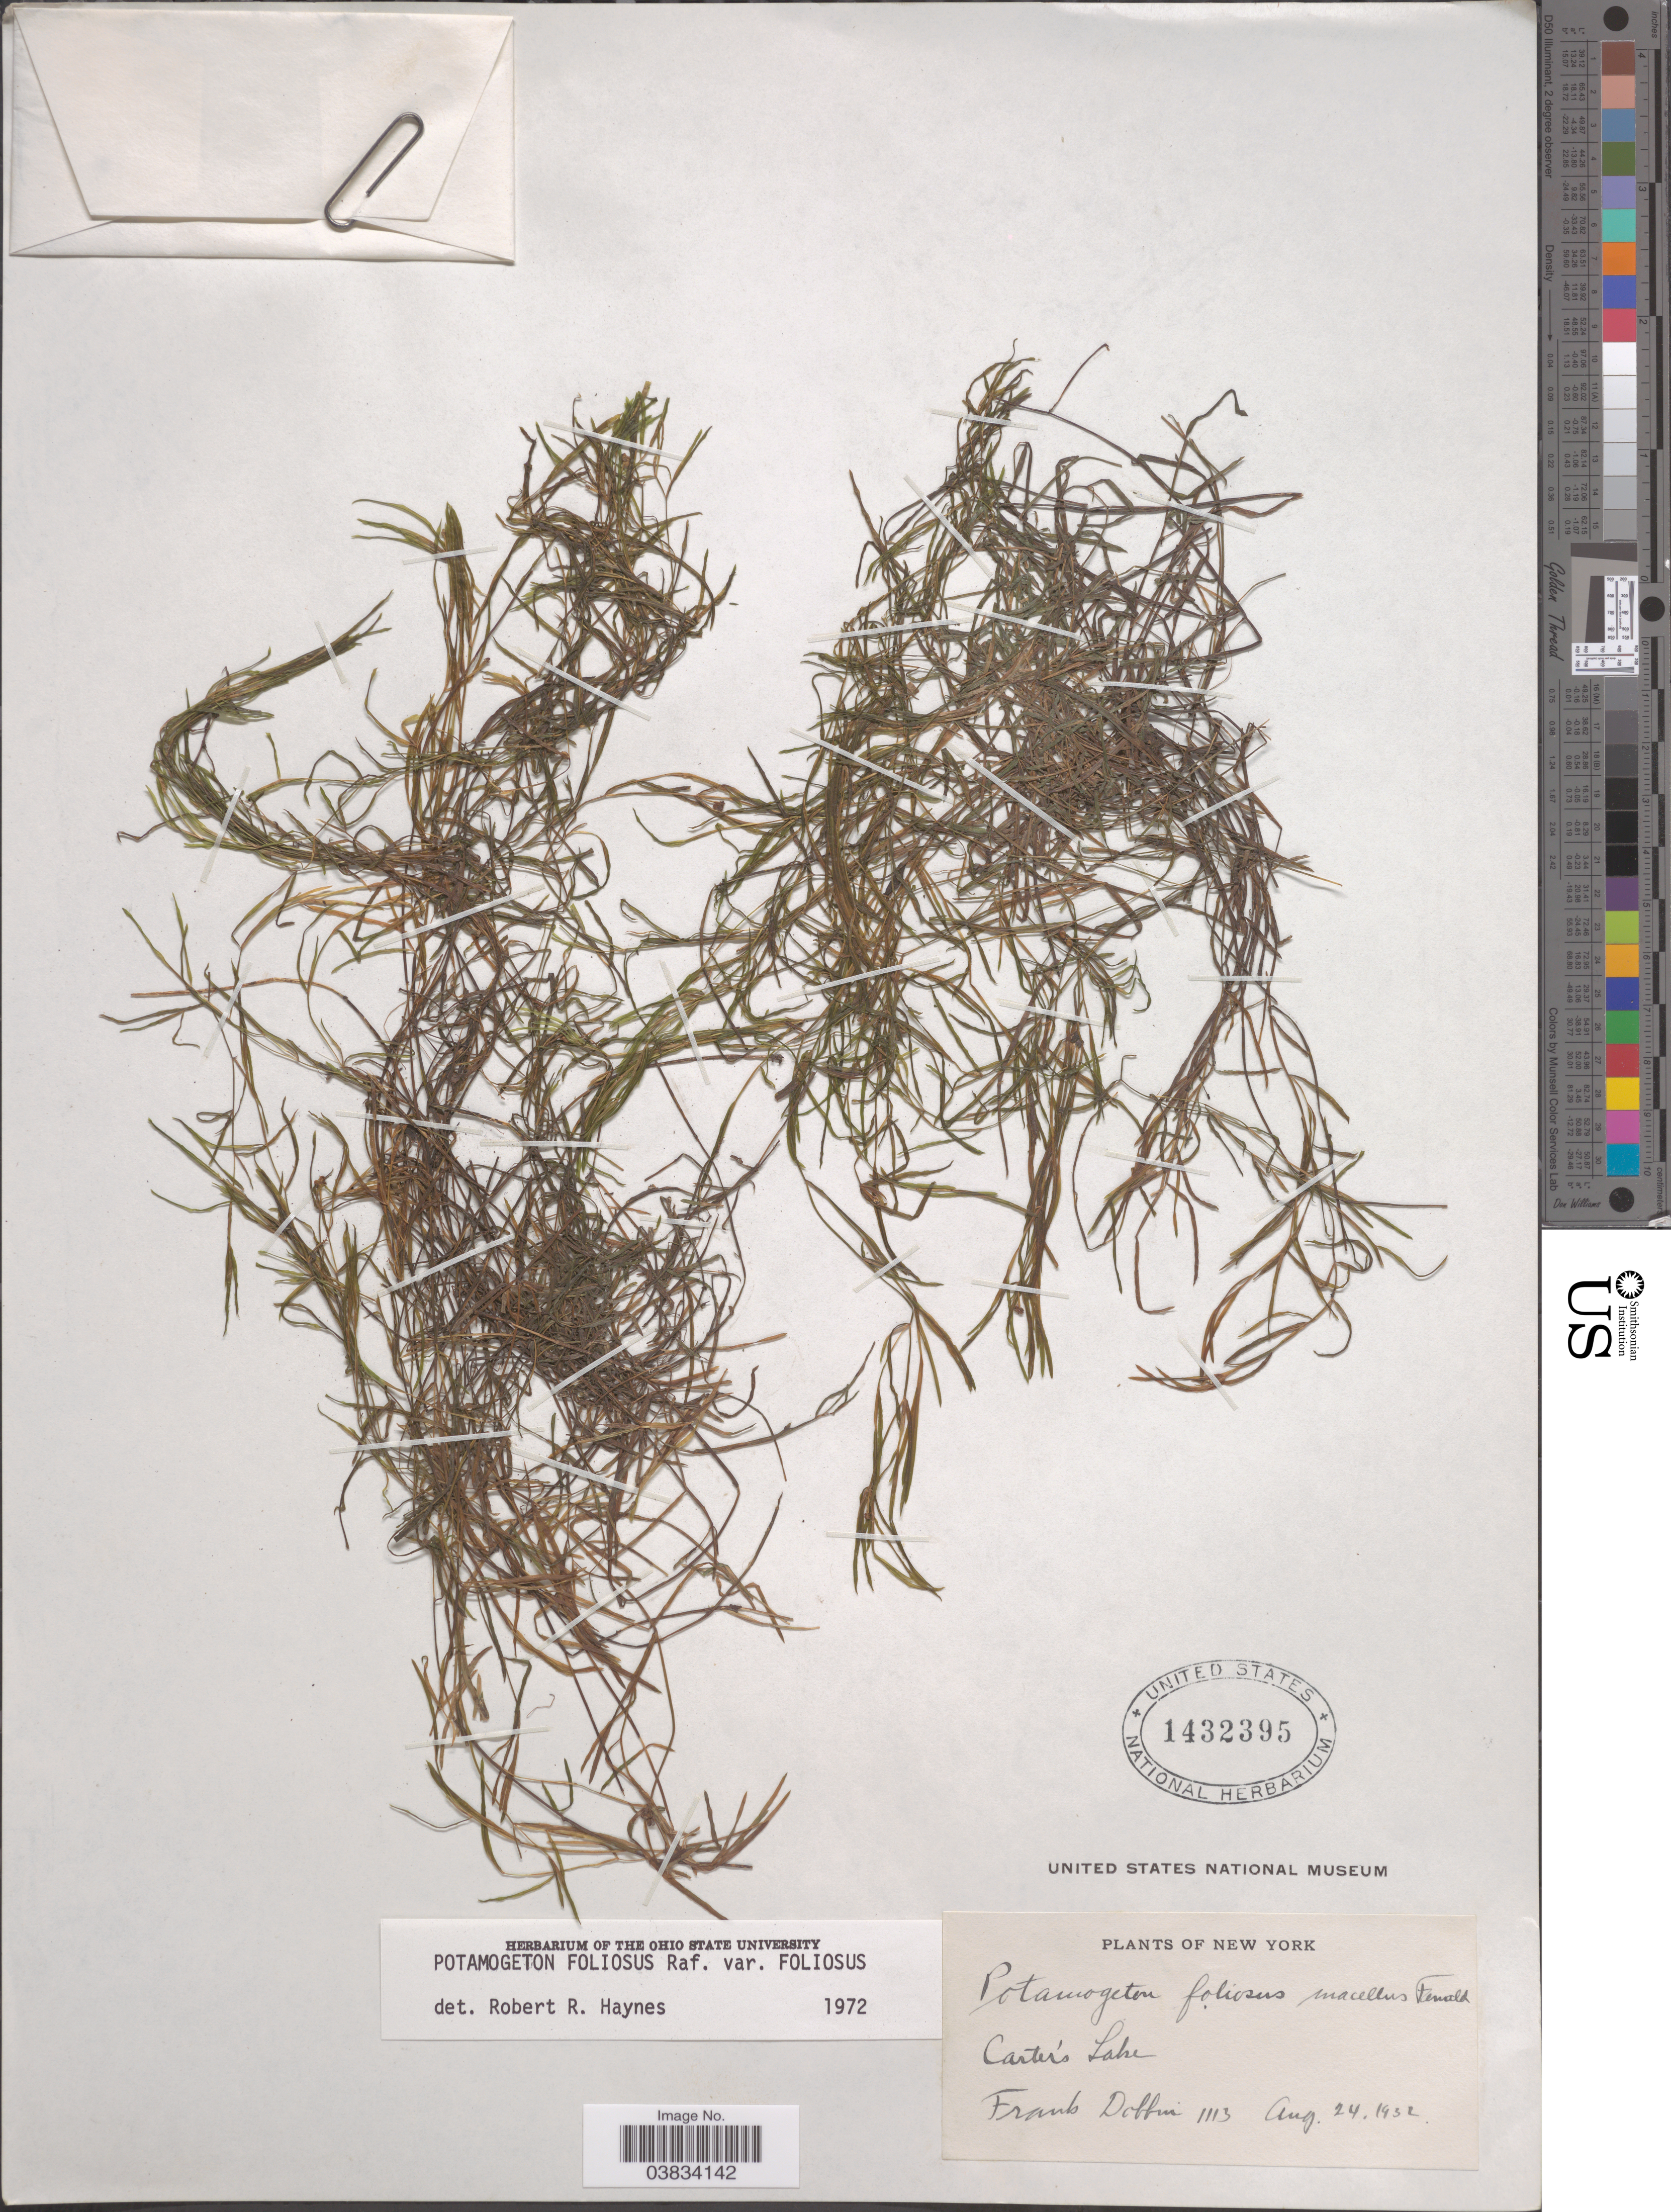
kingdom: Plantae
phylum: Tracheophyta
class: Liliopsida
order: Alismatales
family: Potamogetonaceae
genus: Potamogeton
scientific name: Potamogeton foliosus var. foliosus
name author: Raf.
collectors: F. Dobbin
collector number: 1113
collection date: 1932-08-24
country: United States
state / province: New York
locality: Carter's Lake.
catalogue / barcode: US 1432395